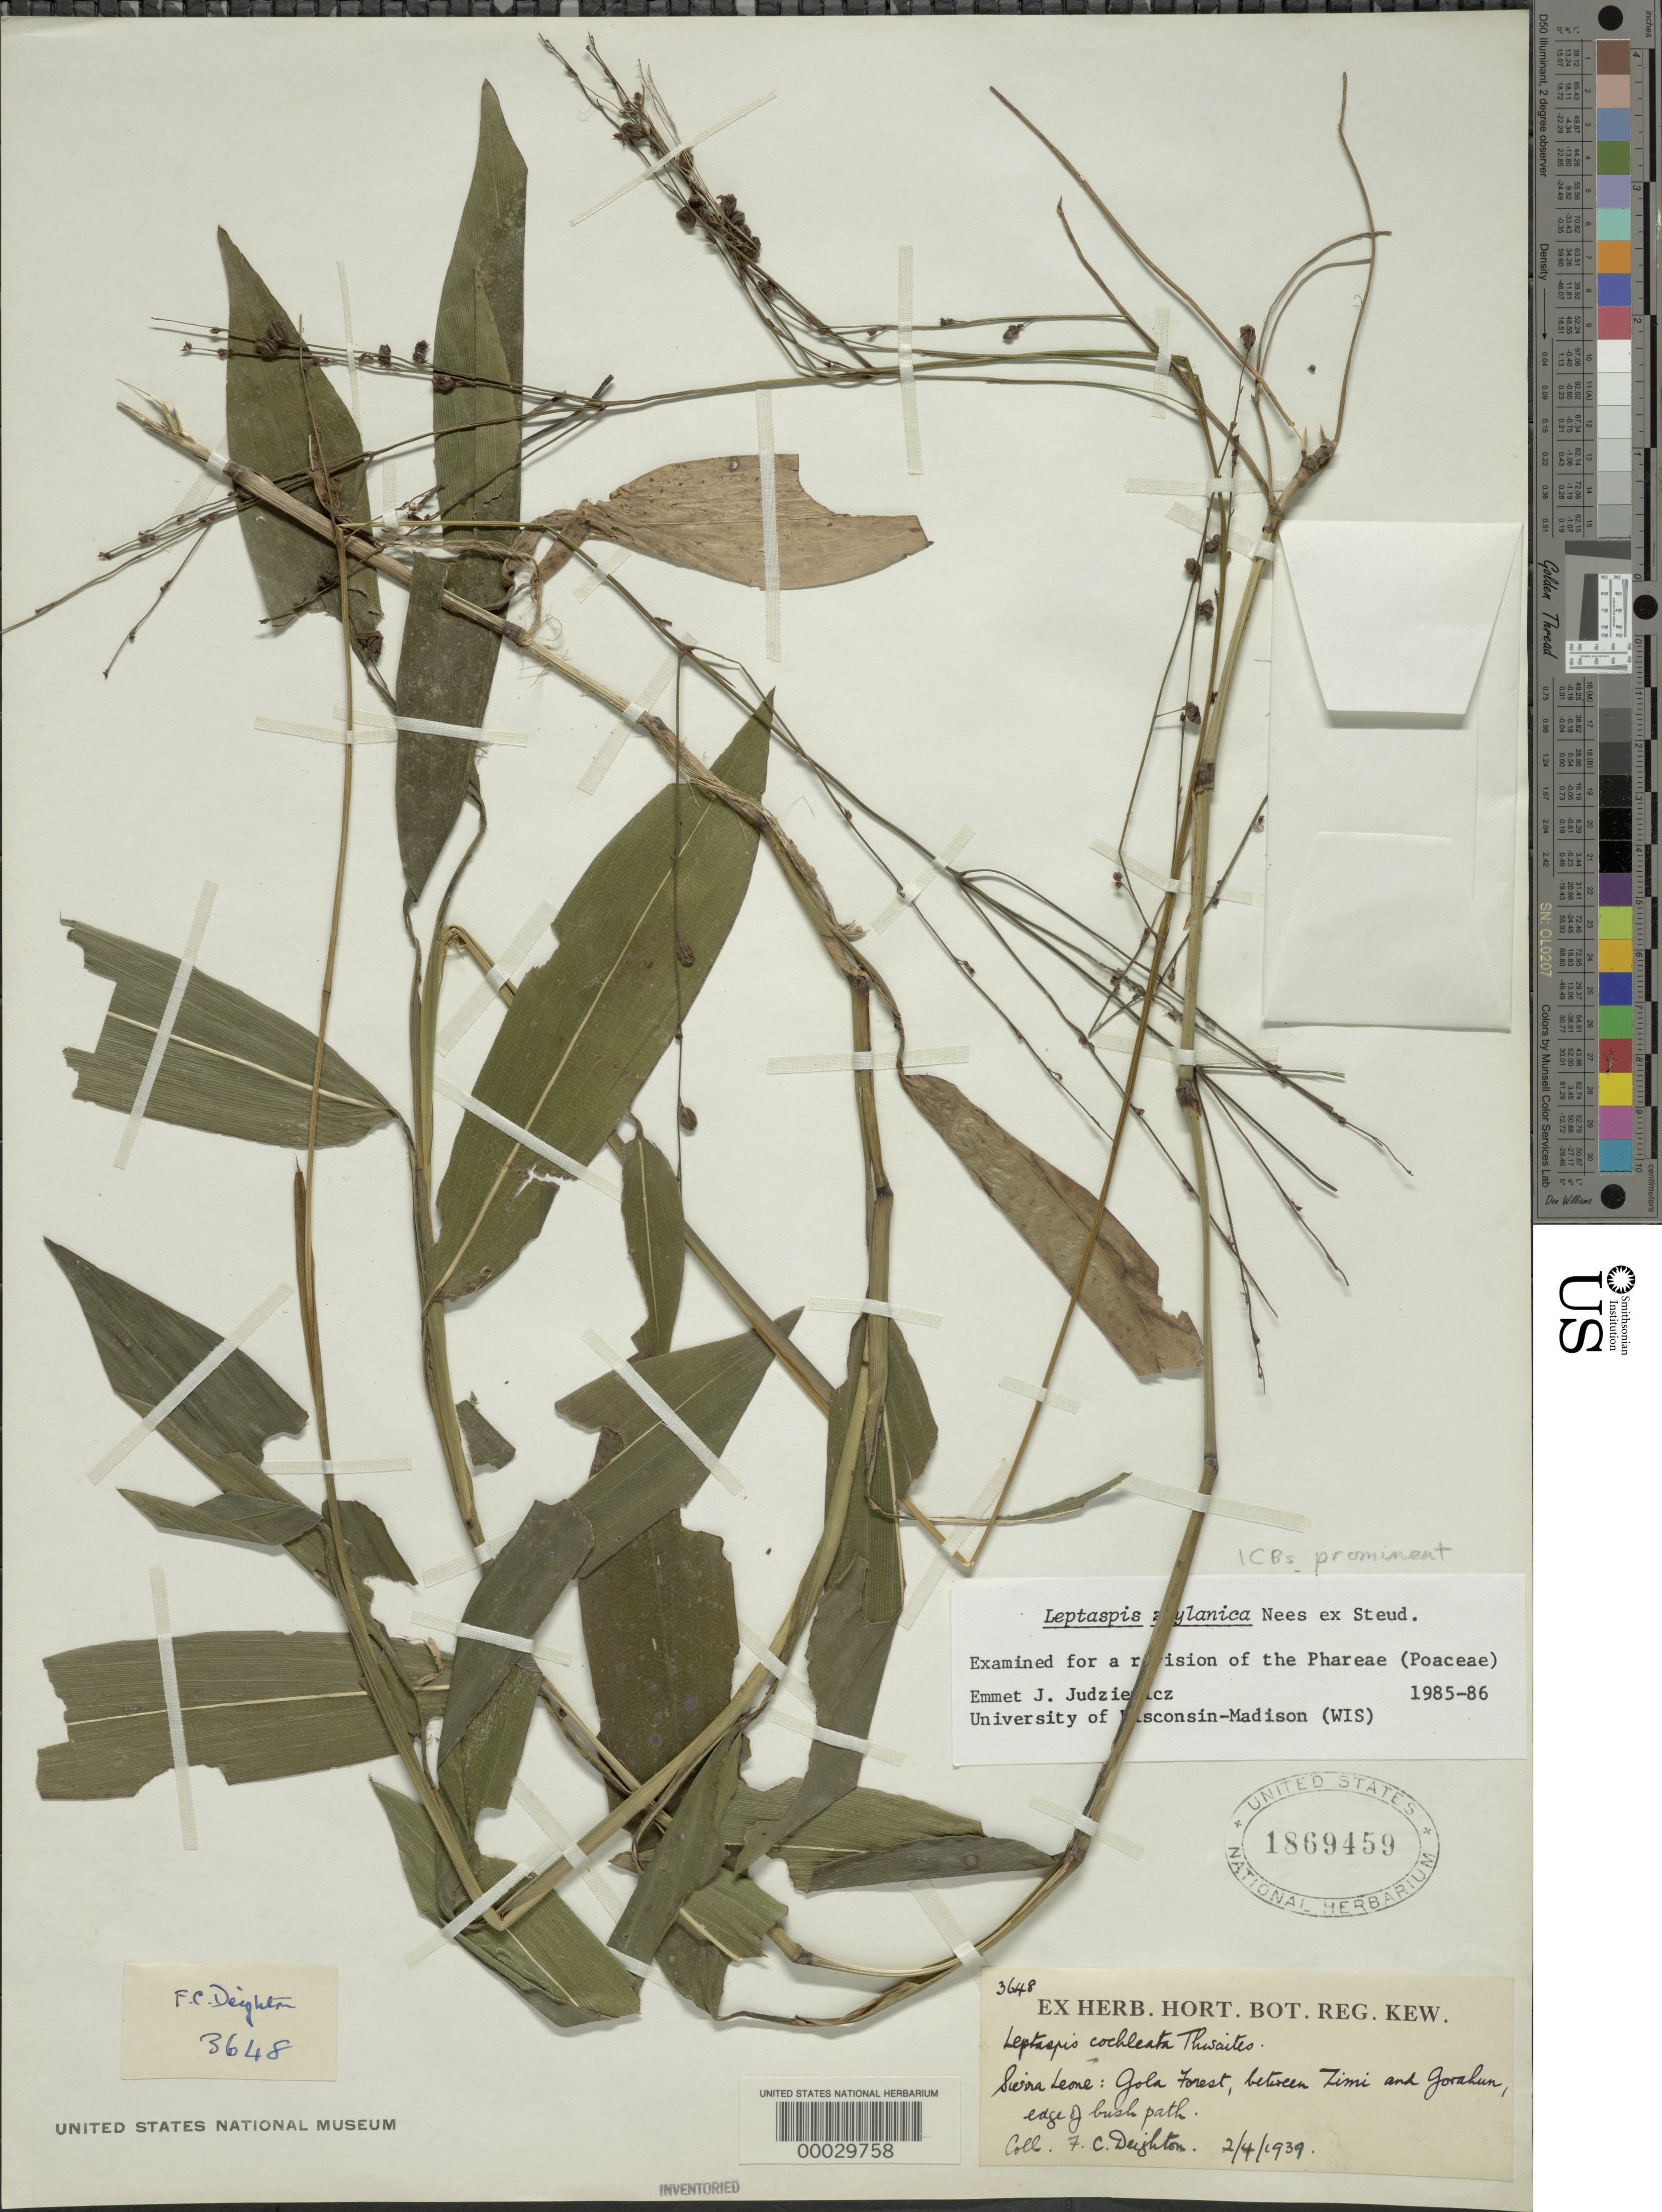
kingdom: Plantae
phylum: Tracheophyta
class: Liliopsida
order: Poales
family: Poaceae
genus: Leptaspis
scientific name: Leptaspis zeylanica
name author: Nees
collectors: F. Deighton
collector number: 3648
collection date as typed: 02 Apr 1939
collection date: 1939-04-02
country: Sierra Leone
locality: Gola forest, between zimi + gorahun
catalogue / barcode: US 1869459